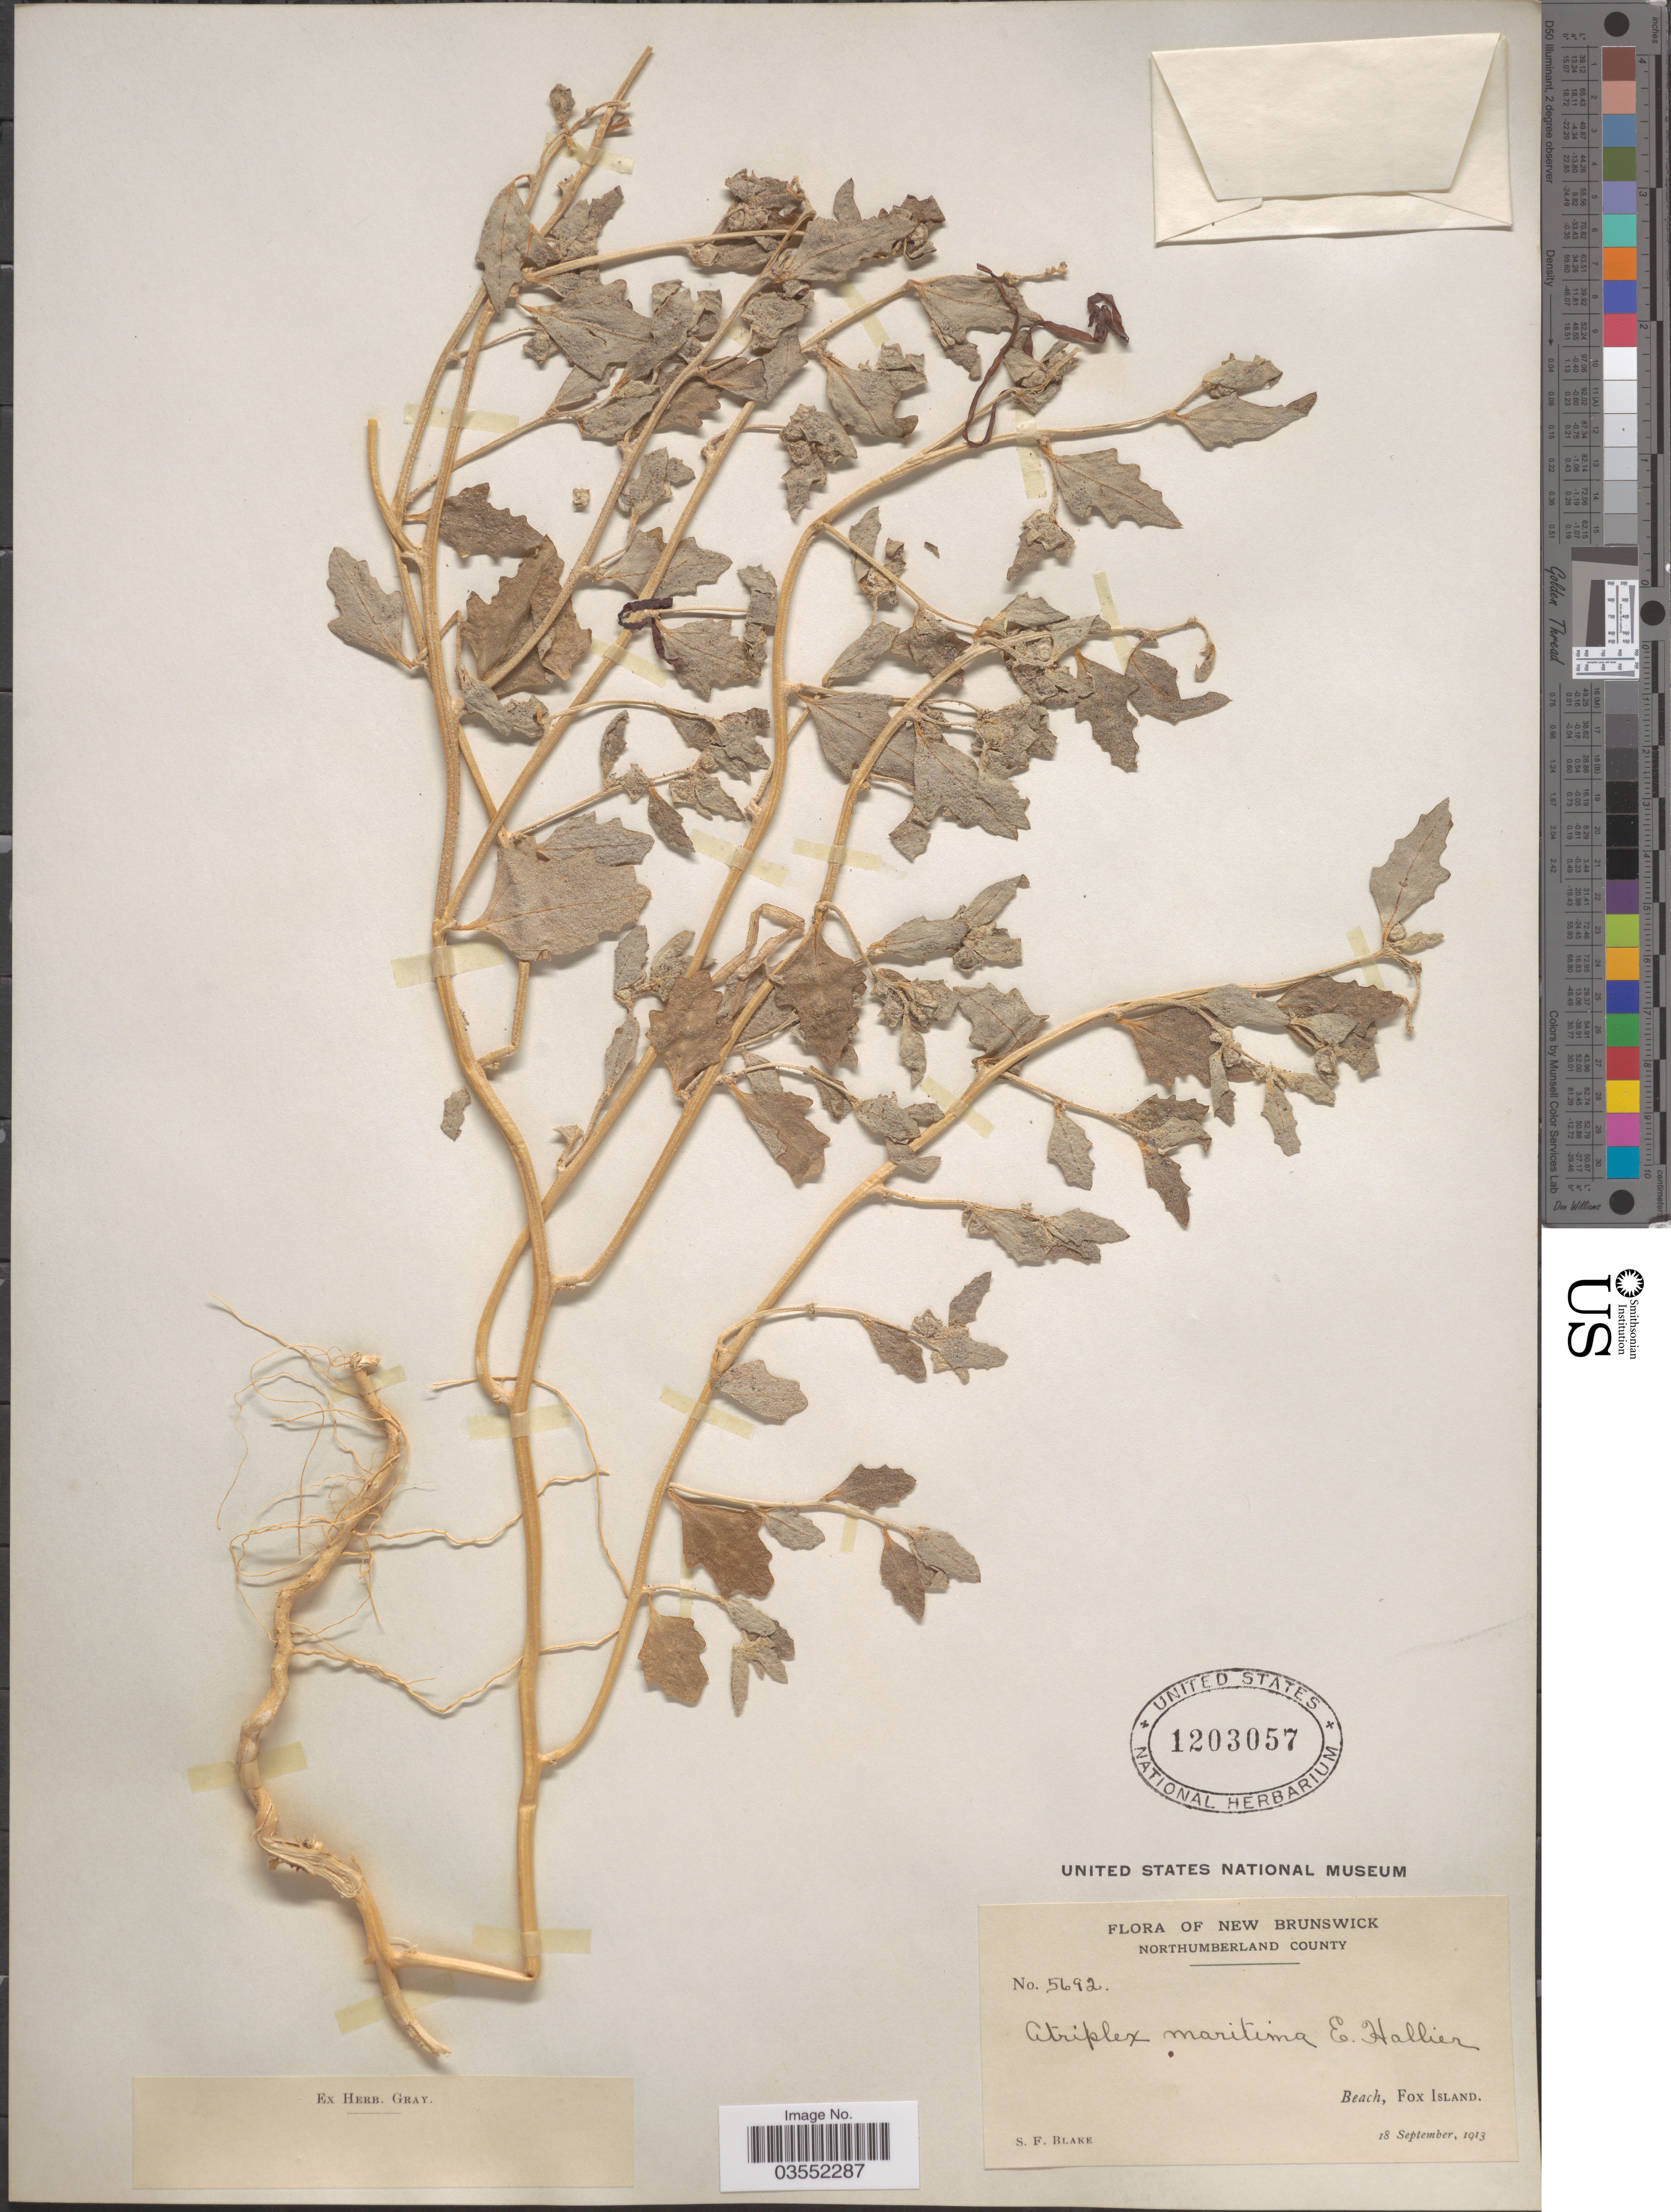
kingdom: Plantae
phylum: Tracheophyta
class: Magnoliopsida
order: Caryophyllales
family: Amaranthaceae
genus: Atriplex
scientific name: Atriplex maritima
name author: Pall.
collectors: S. Blake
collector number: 5692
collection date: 1913-09-18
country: Canada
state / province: New Brunswick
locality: Northumberland County. Beach, Fox Island.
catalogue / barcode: US 1203057